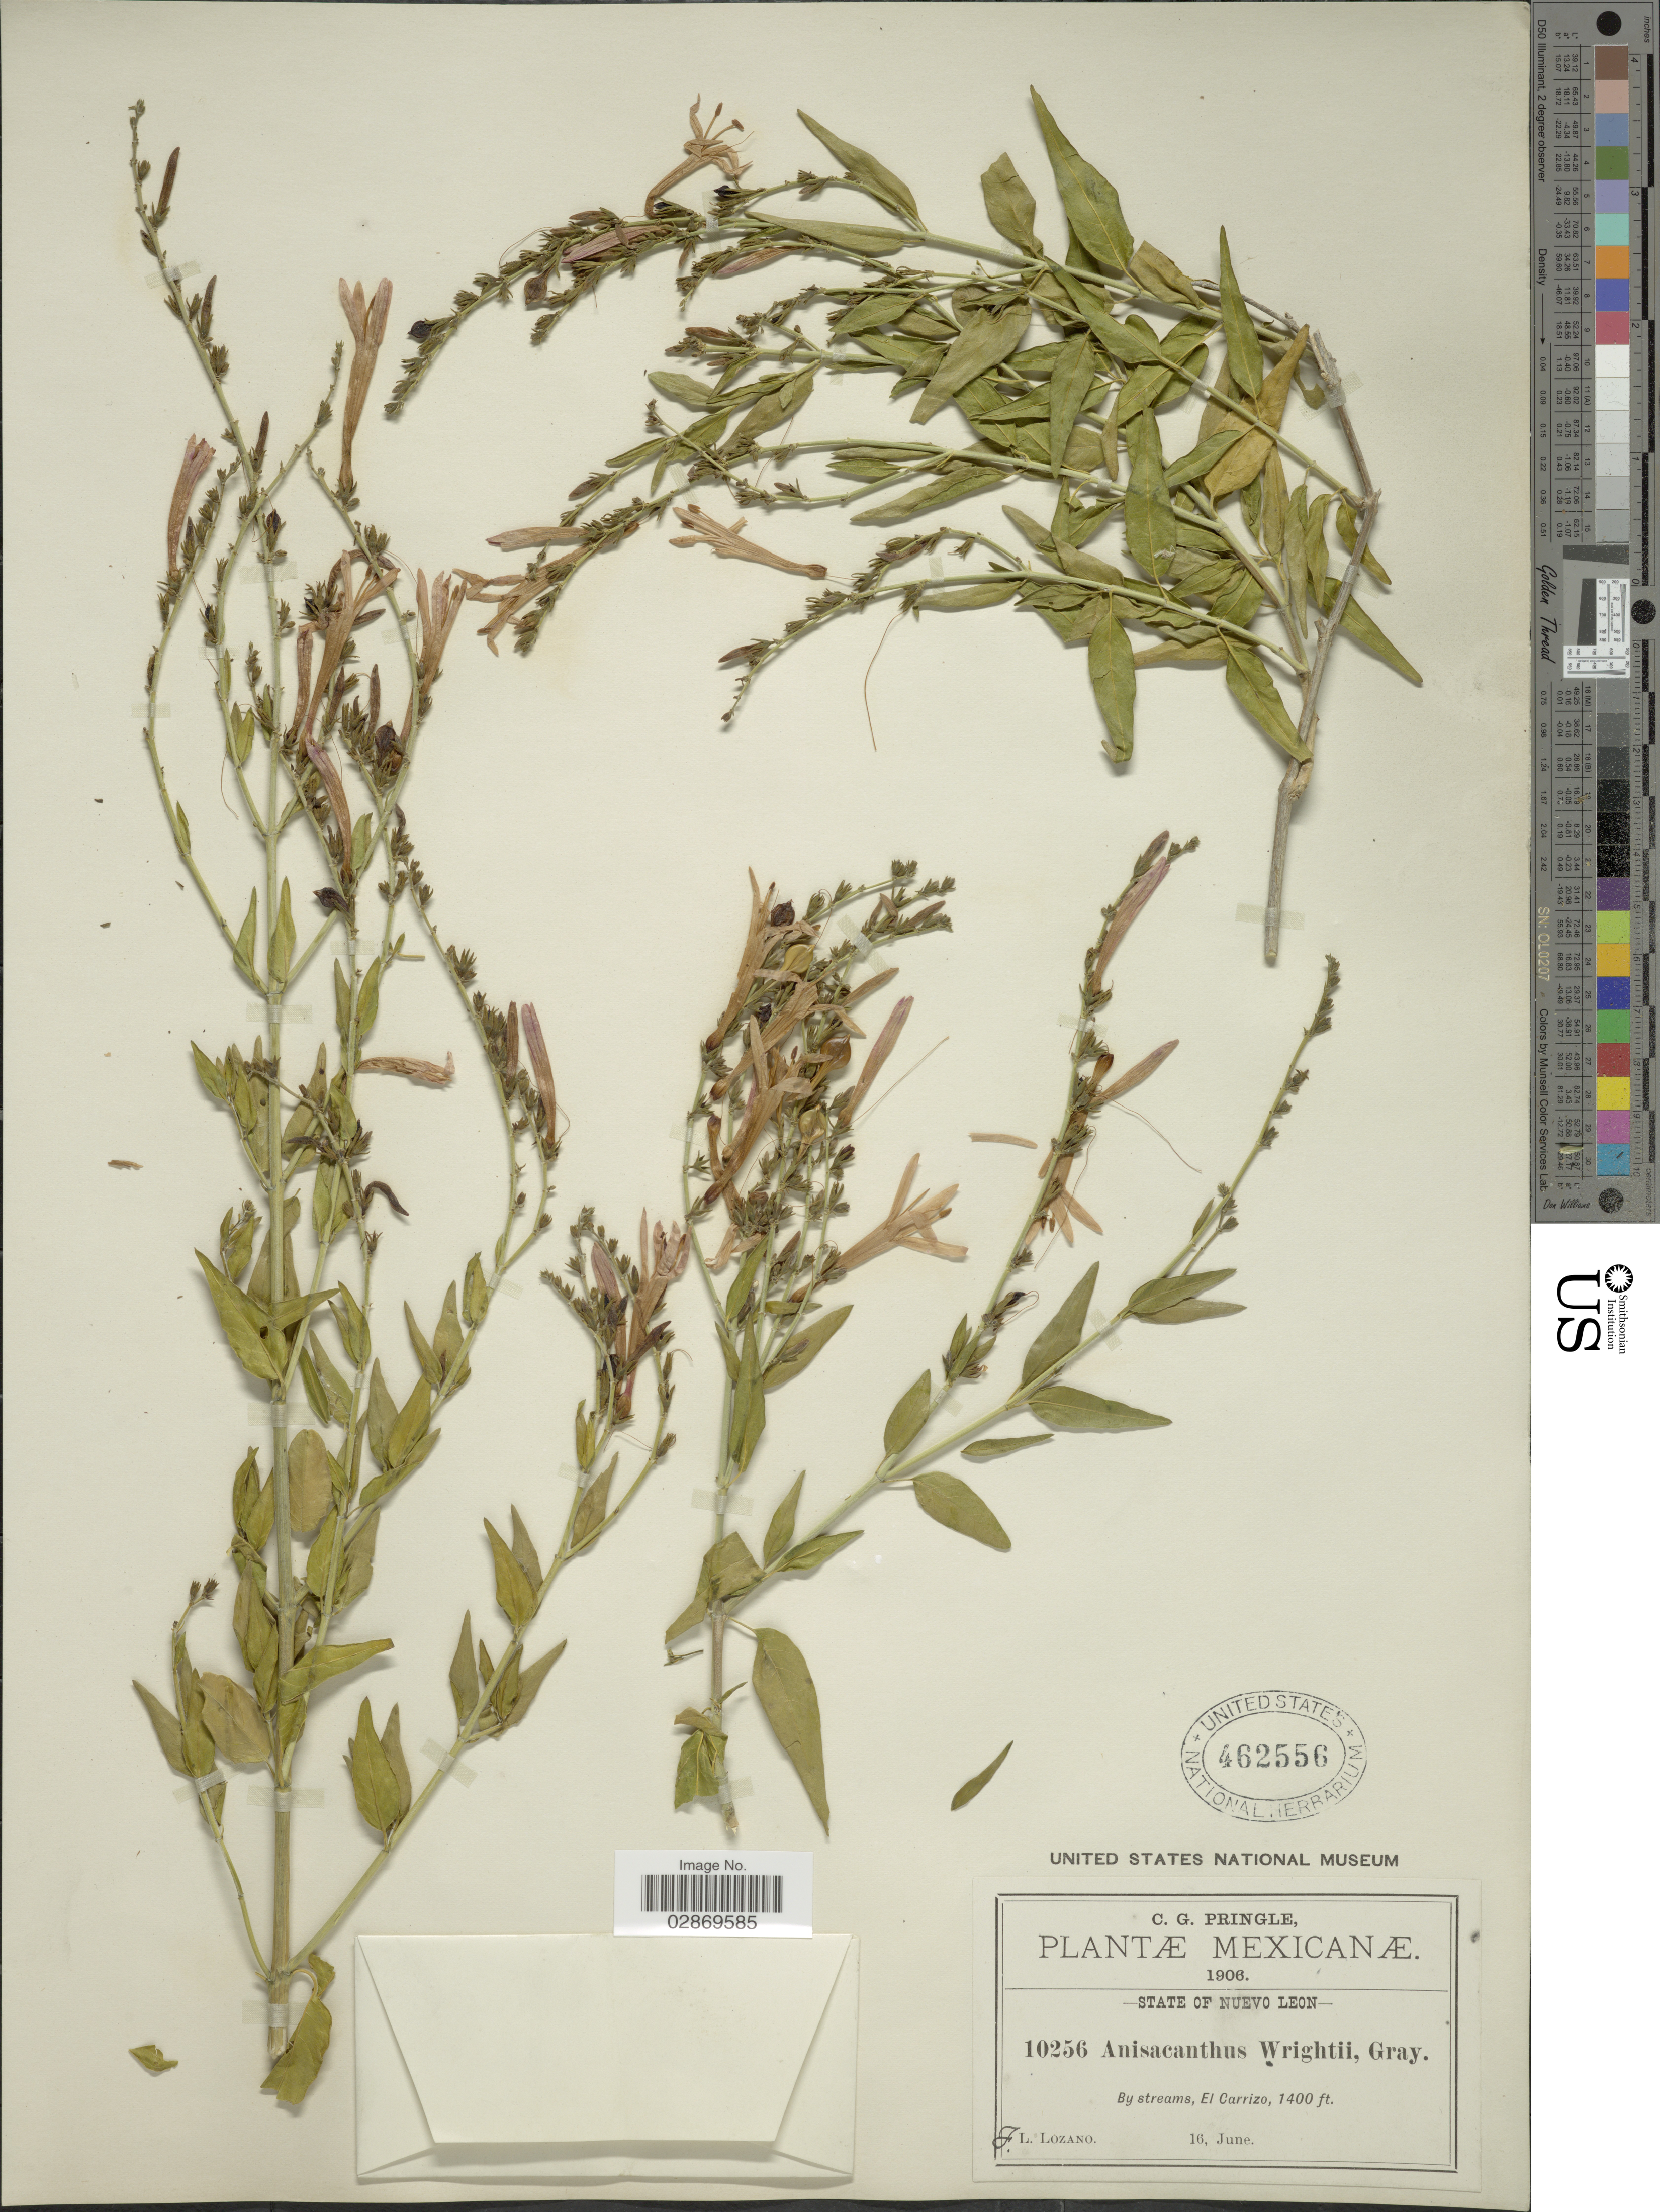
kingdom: Plantae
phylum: Tracheophyta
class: Magnoliopsida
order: Lamiales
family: Acanthaceae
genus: Anisacanthus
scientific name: Anisacanthus wrightii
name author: (Torr.) A. Gray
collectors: F. Lozano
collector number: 10256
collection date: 1906-06-16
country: Mexico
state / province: Nuevo León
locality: By streams, El Carrizo.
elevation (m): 427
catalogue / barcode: US 462556